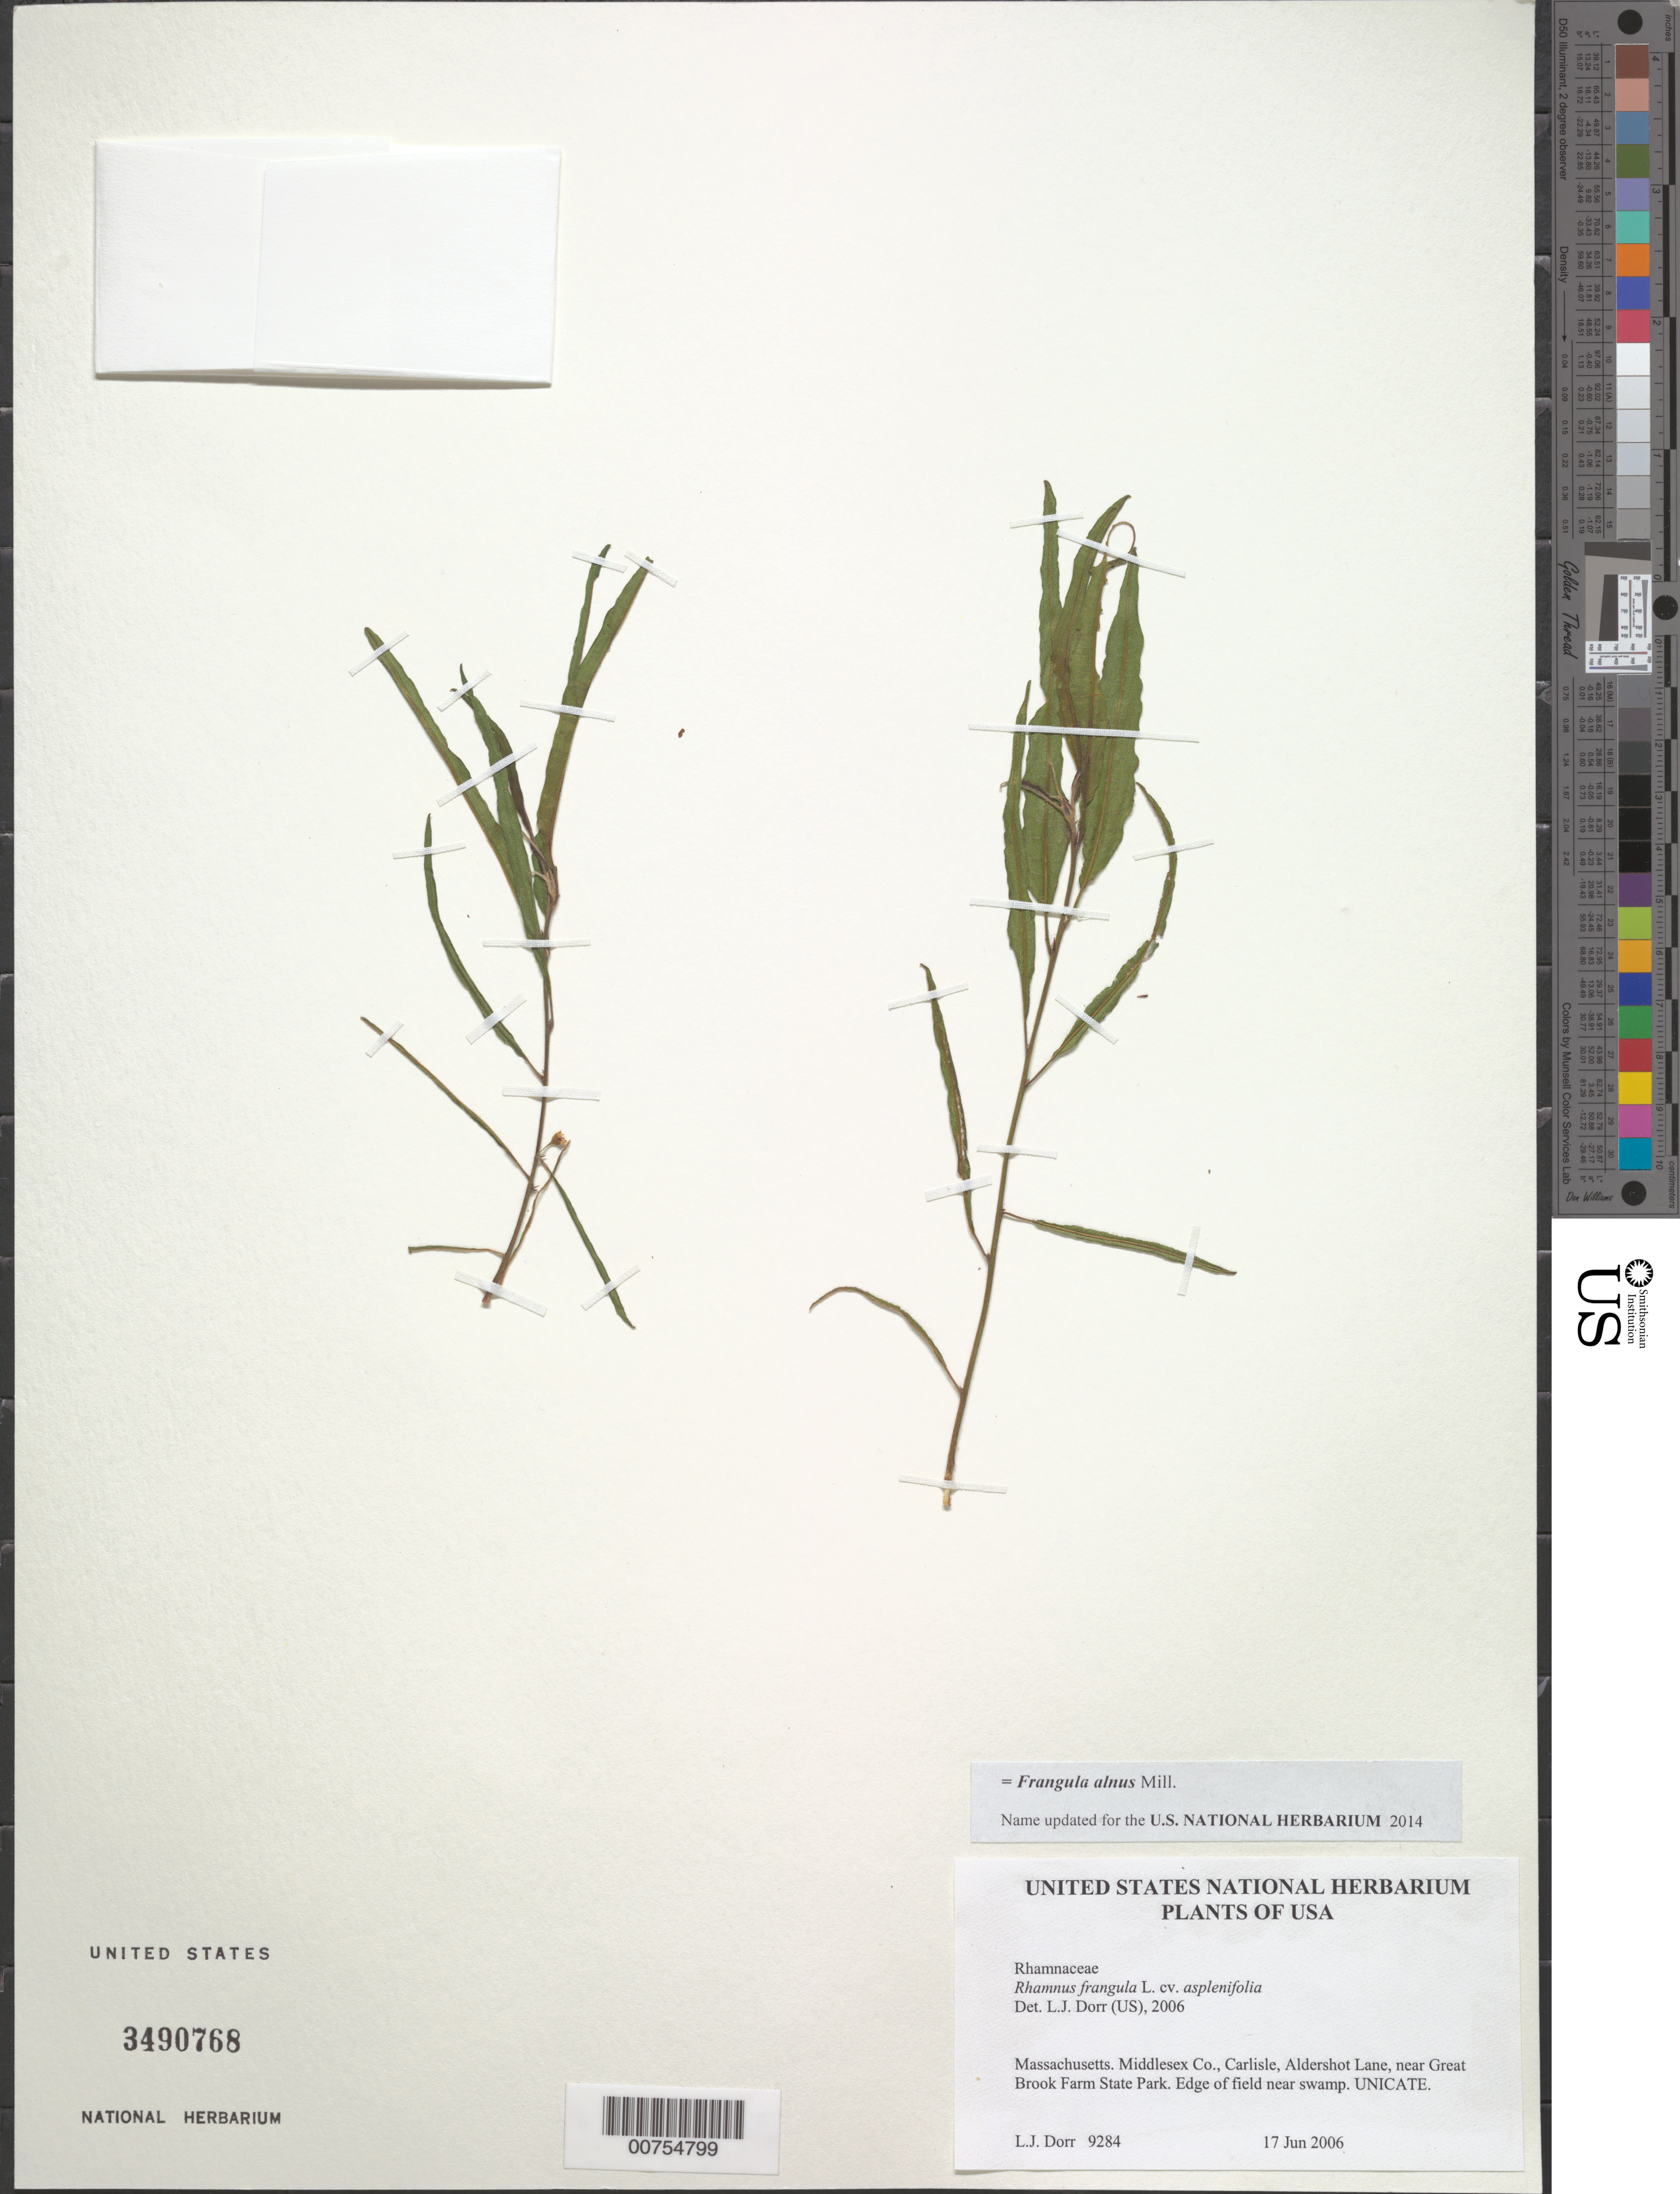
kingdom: Plantae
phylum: Tracheophyta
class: Magnoliopsida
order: Rosales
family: Rhamnaceae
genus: Frangula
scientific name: Frangula alnus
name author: Mill.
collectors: L. J. Dorr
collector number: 9284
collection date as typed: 17 Jun 2006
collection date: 2006-06-17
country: United States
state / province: Massachusetts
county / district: Middlesex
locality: Carlisle, Aldershot Lane, near Great Brook Farm State Park. Edge of field near swamp.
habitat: Open field.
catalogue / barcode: US 3490768